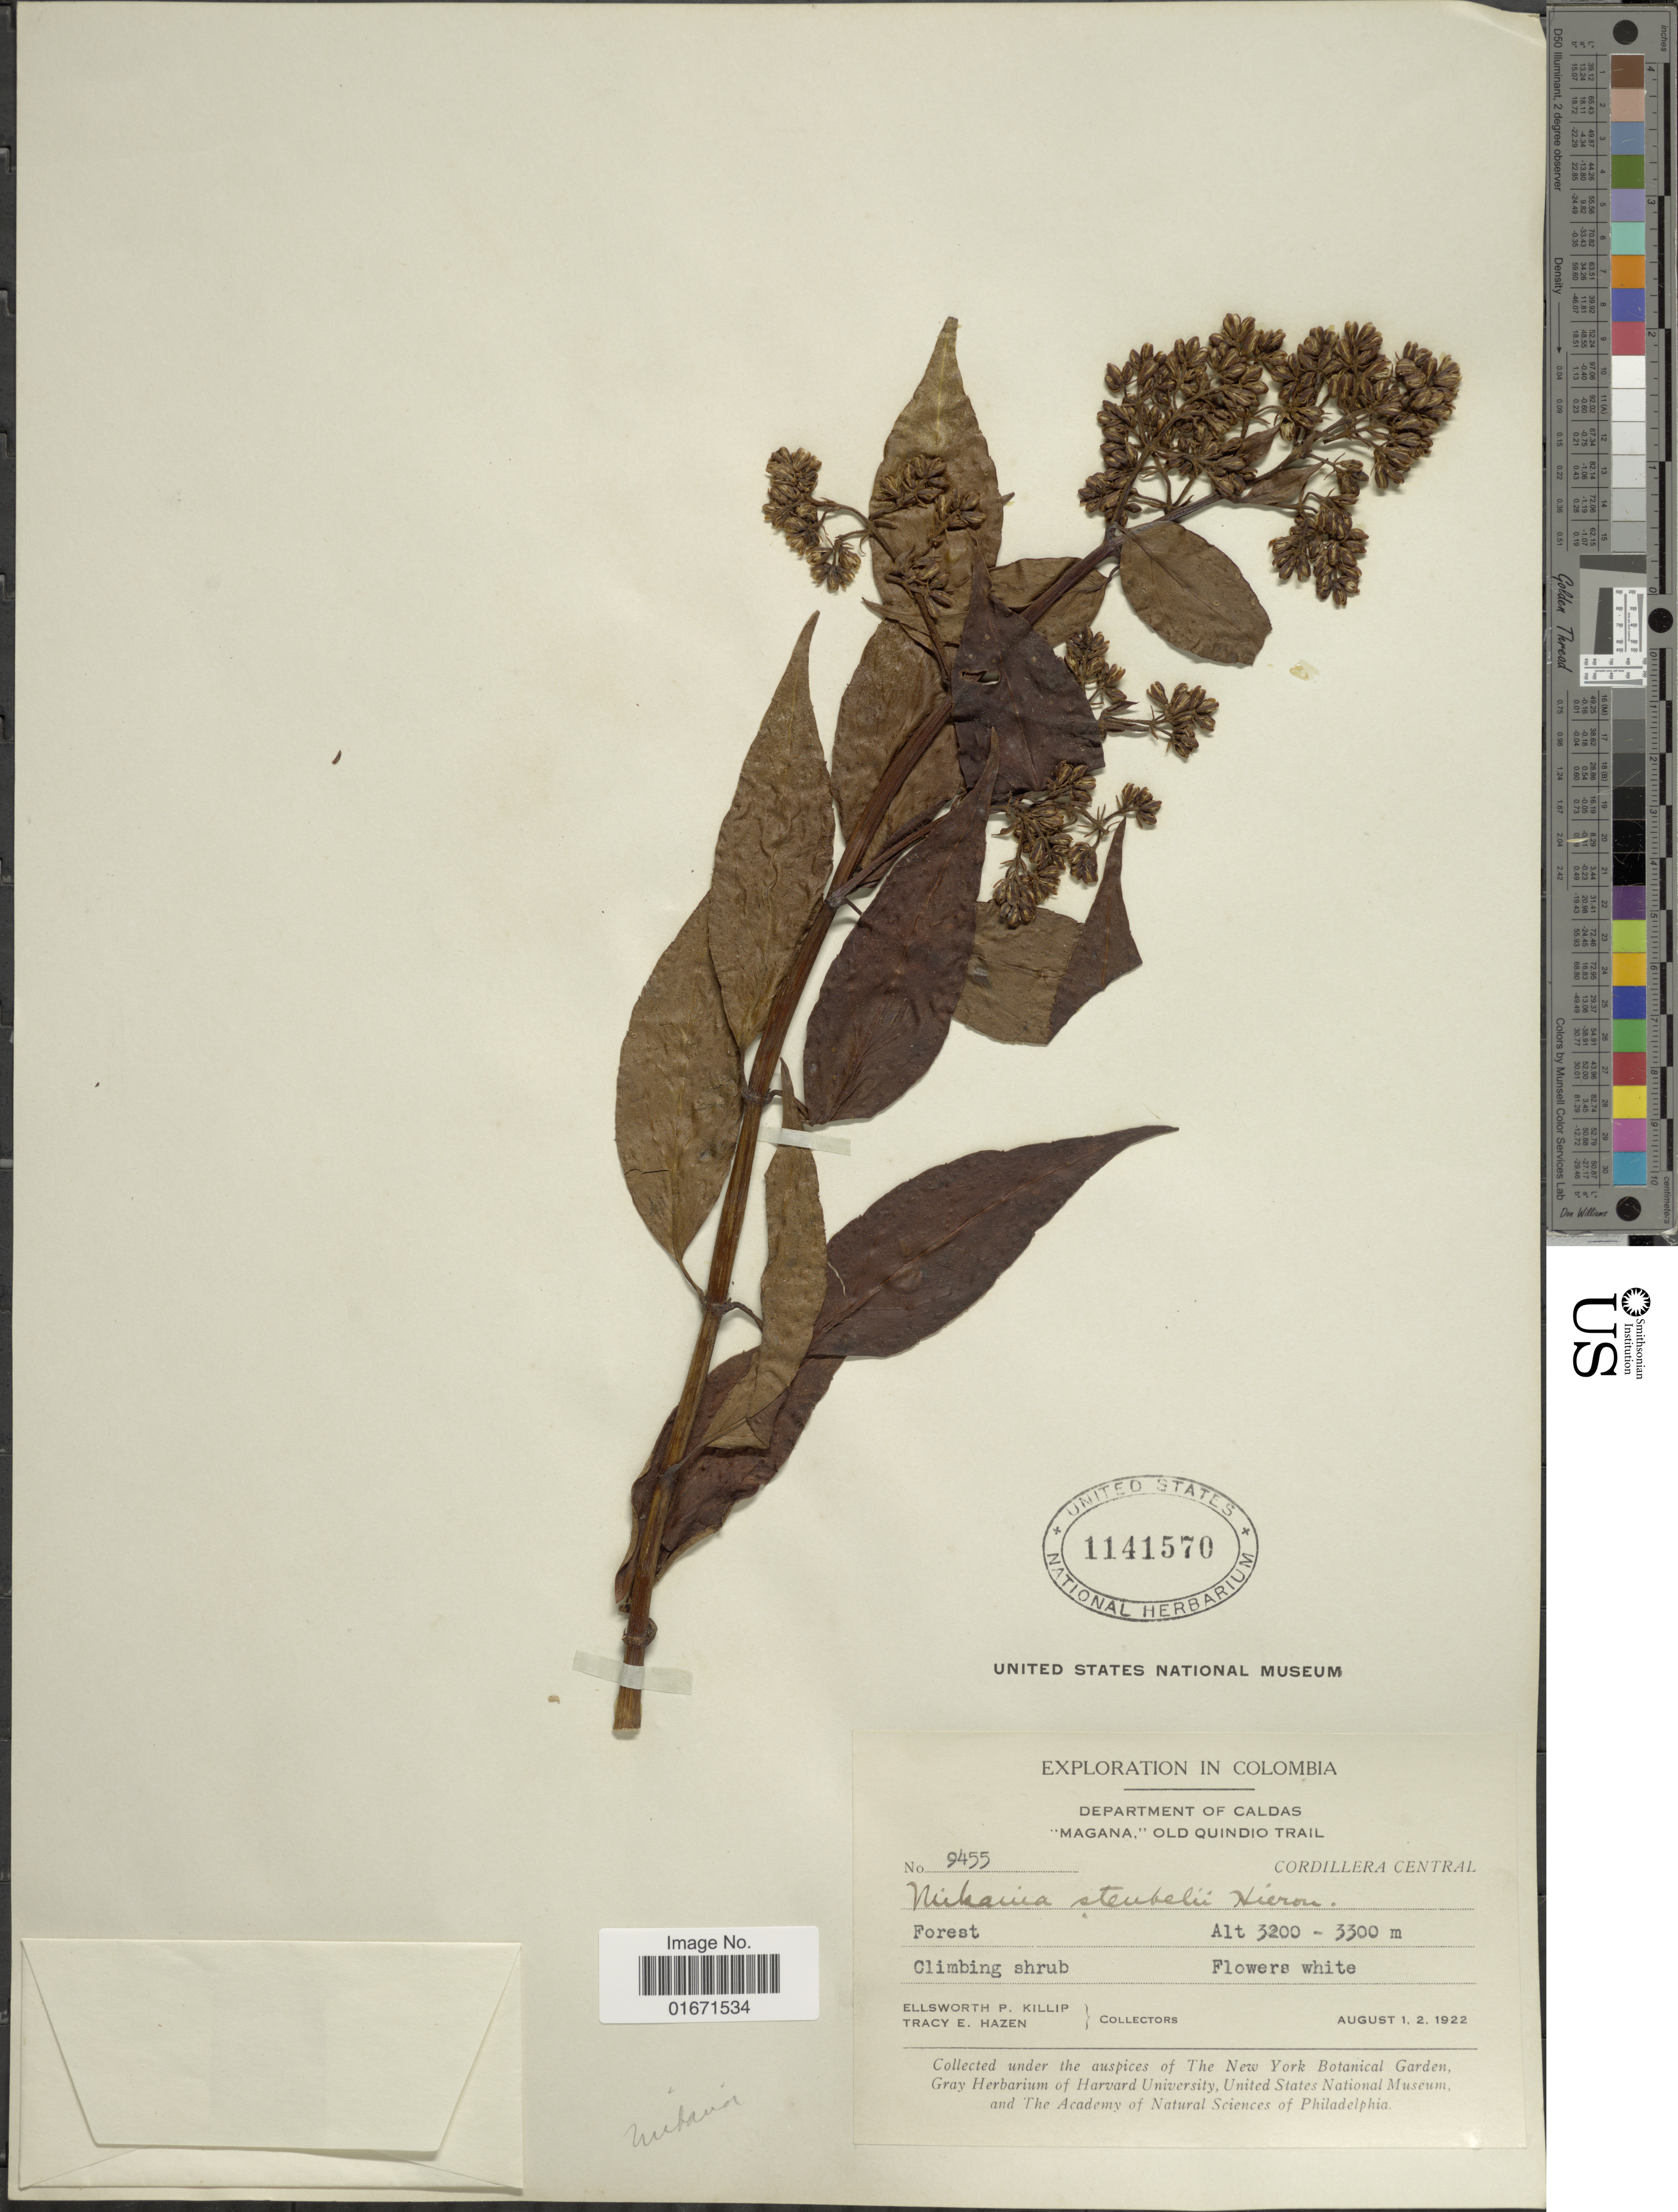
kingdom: Plantae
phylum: Tracheophyta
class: Magnoliopsida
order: Asterales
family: Asteraceae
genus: Mikania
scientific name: Mikania stuebelii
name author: Hieron.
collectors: E. P. Killip & T. E. Hazen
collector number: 9455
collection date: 1922-08-01/1922-08-02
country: Colombia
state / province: Caldas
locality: Department of Caldas. "Magana", Old Quindio Trail. Cordillera Central. Forest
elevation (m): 3200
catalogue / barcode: US 1141570